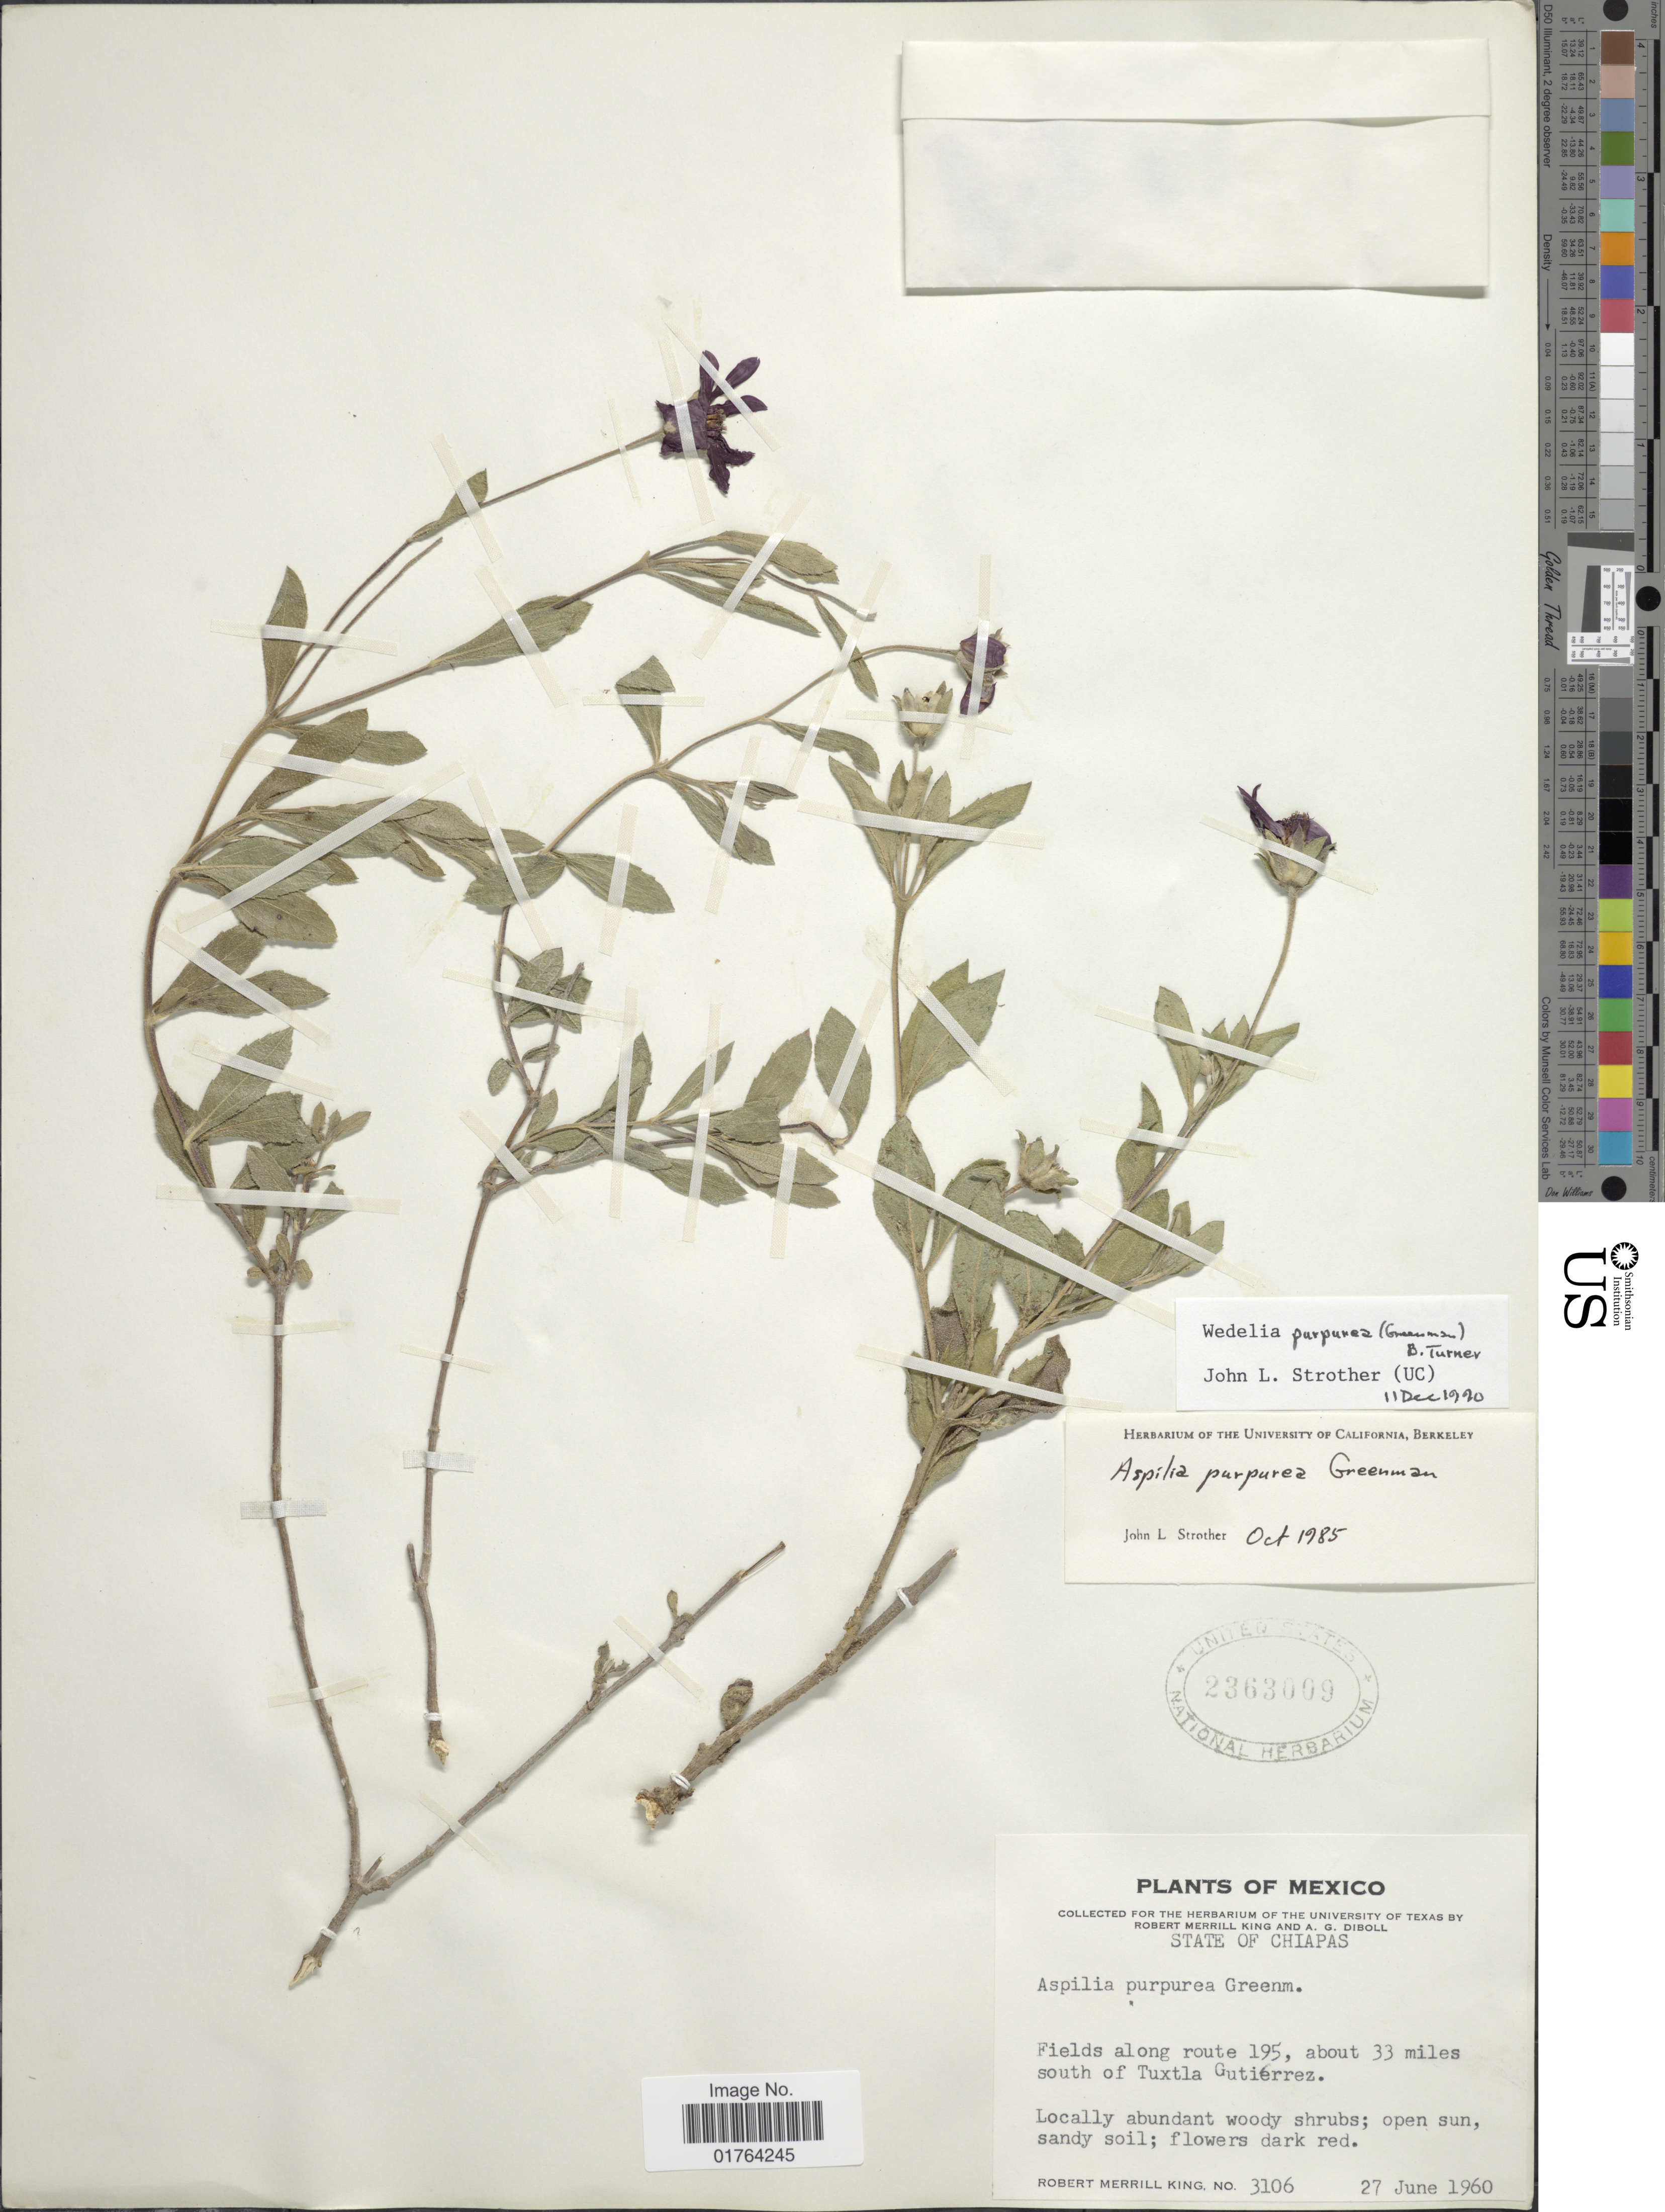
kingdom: Plantae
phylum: Tracheophyta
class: Magnoliopsida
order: Asterales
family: Asteraceae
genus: Wedelia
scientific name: Wedelia purpurea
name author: (Greenm.) B.L. Turner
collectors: R. M. King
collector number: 3106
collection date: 1960-06-27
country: Mexico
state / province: Chiapas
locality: State of Chiapas, Fields along route 195, about 33 miles south of Tuxtla Gutierrez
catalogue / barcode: US 2363009